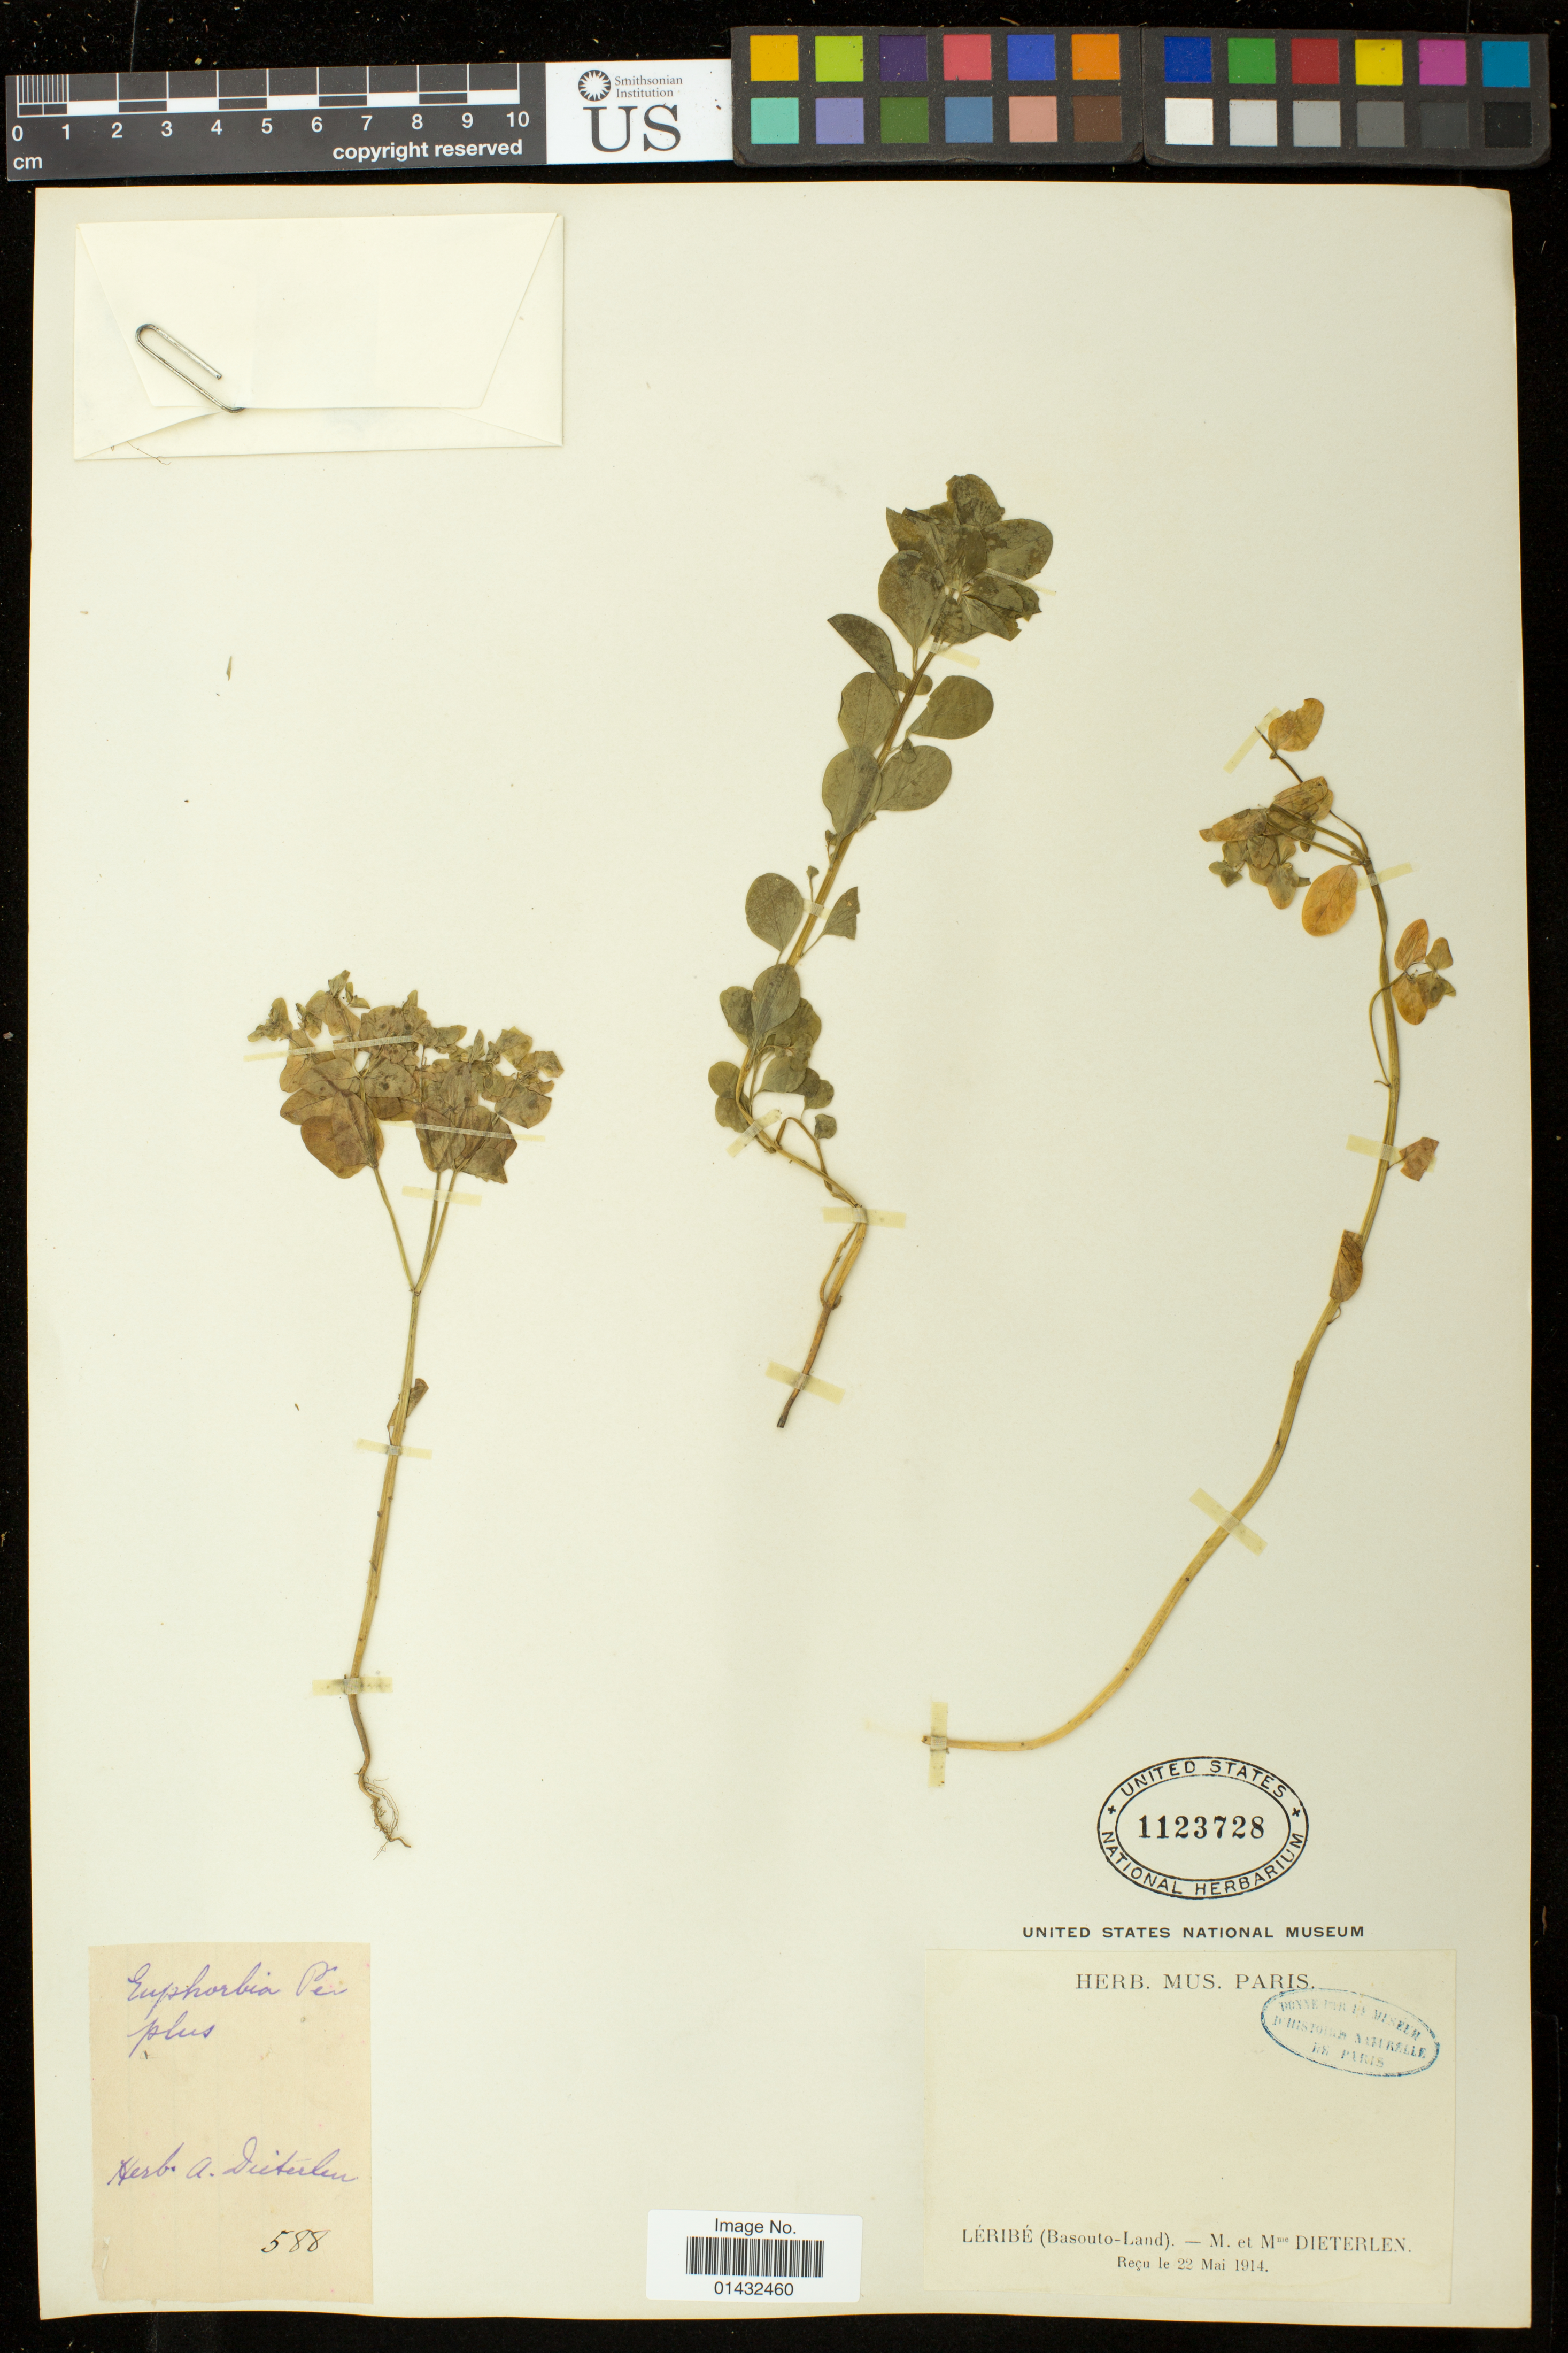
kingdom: Plantae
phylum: Tracheophyta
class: Magnoliopsida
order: Malpighiales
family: Euphorbiaceae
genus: Euphorbia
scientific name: Euphorbia sp.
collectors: H. Dieterlen & Mme. Dieterlen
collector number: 588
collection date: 1914-05-22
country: Lesotho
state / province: Leribe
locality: Basouto-Land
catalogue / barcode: US 1123728